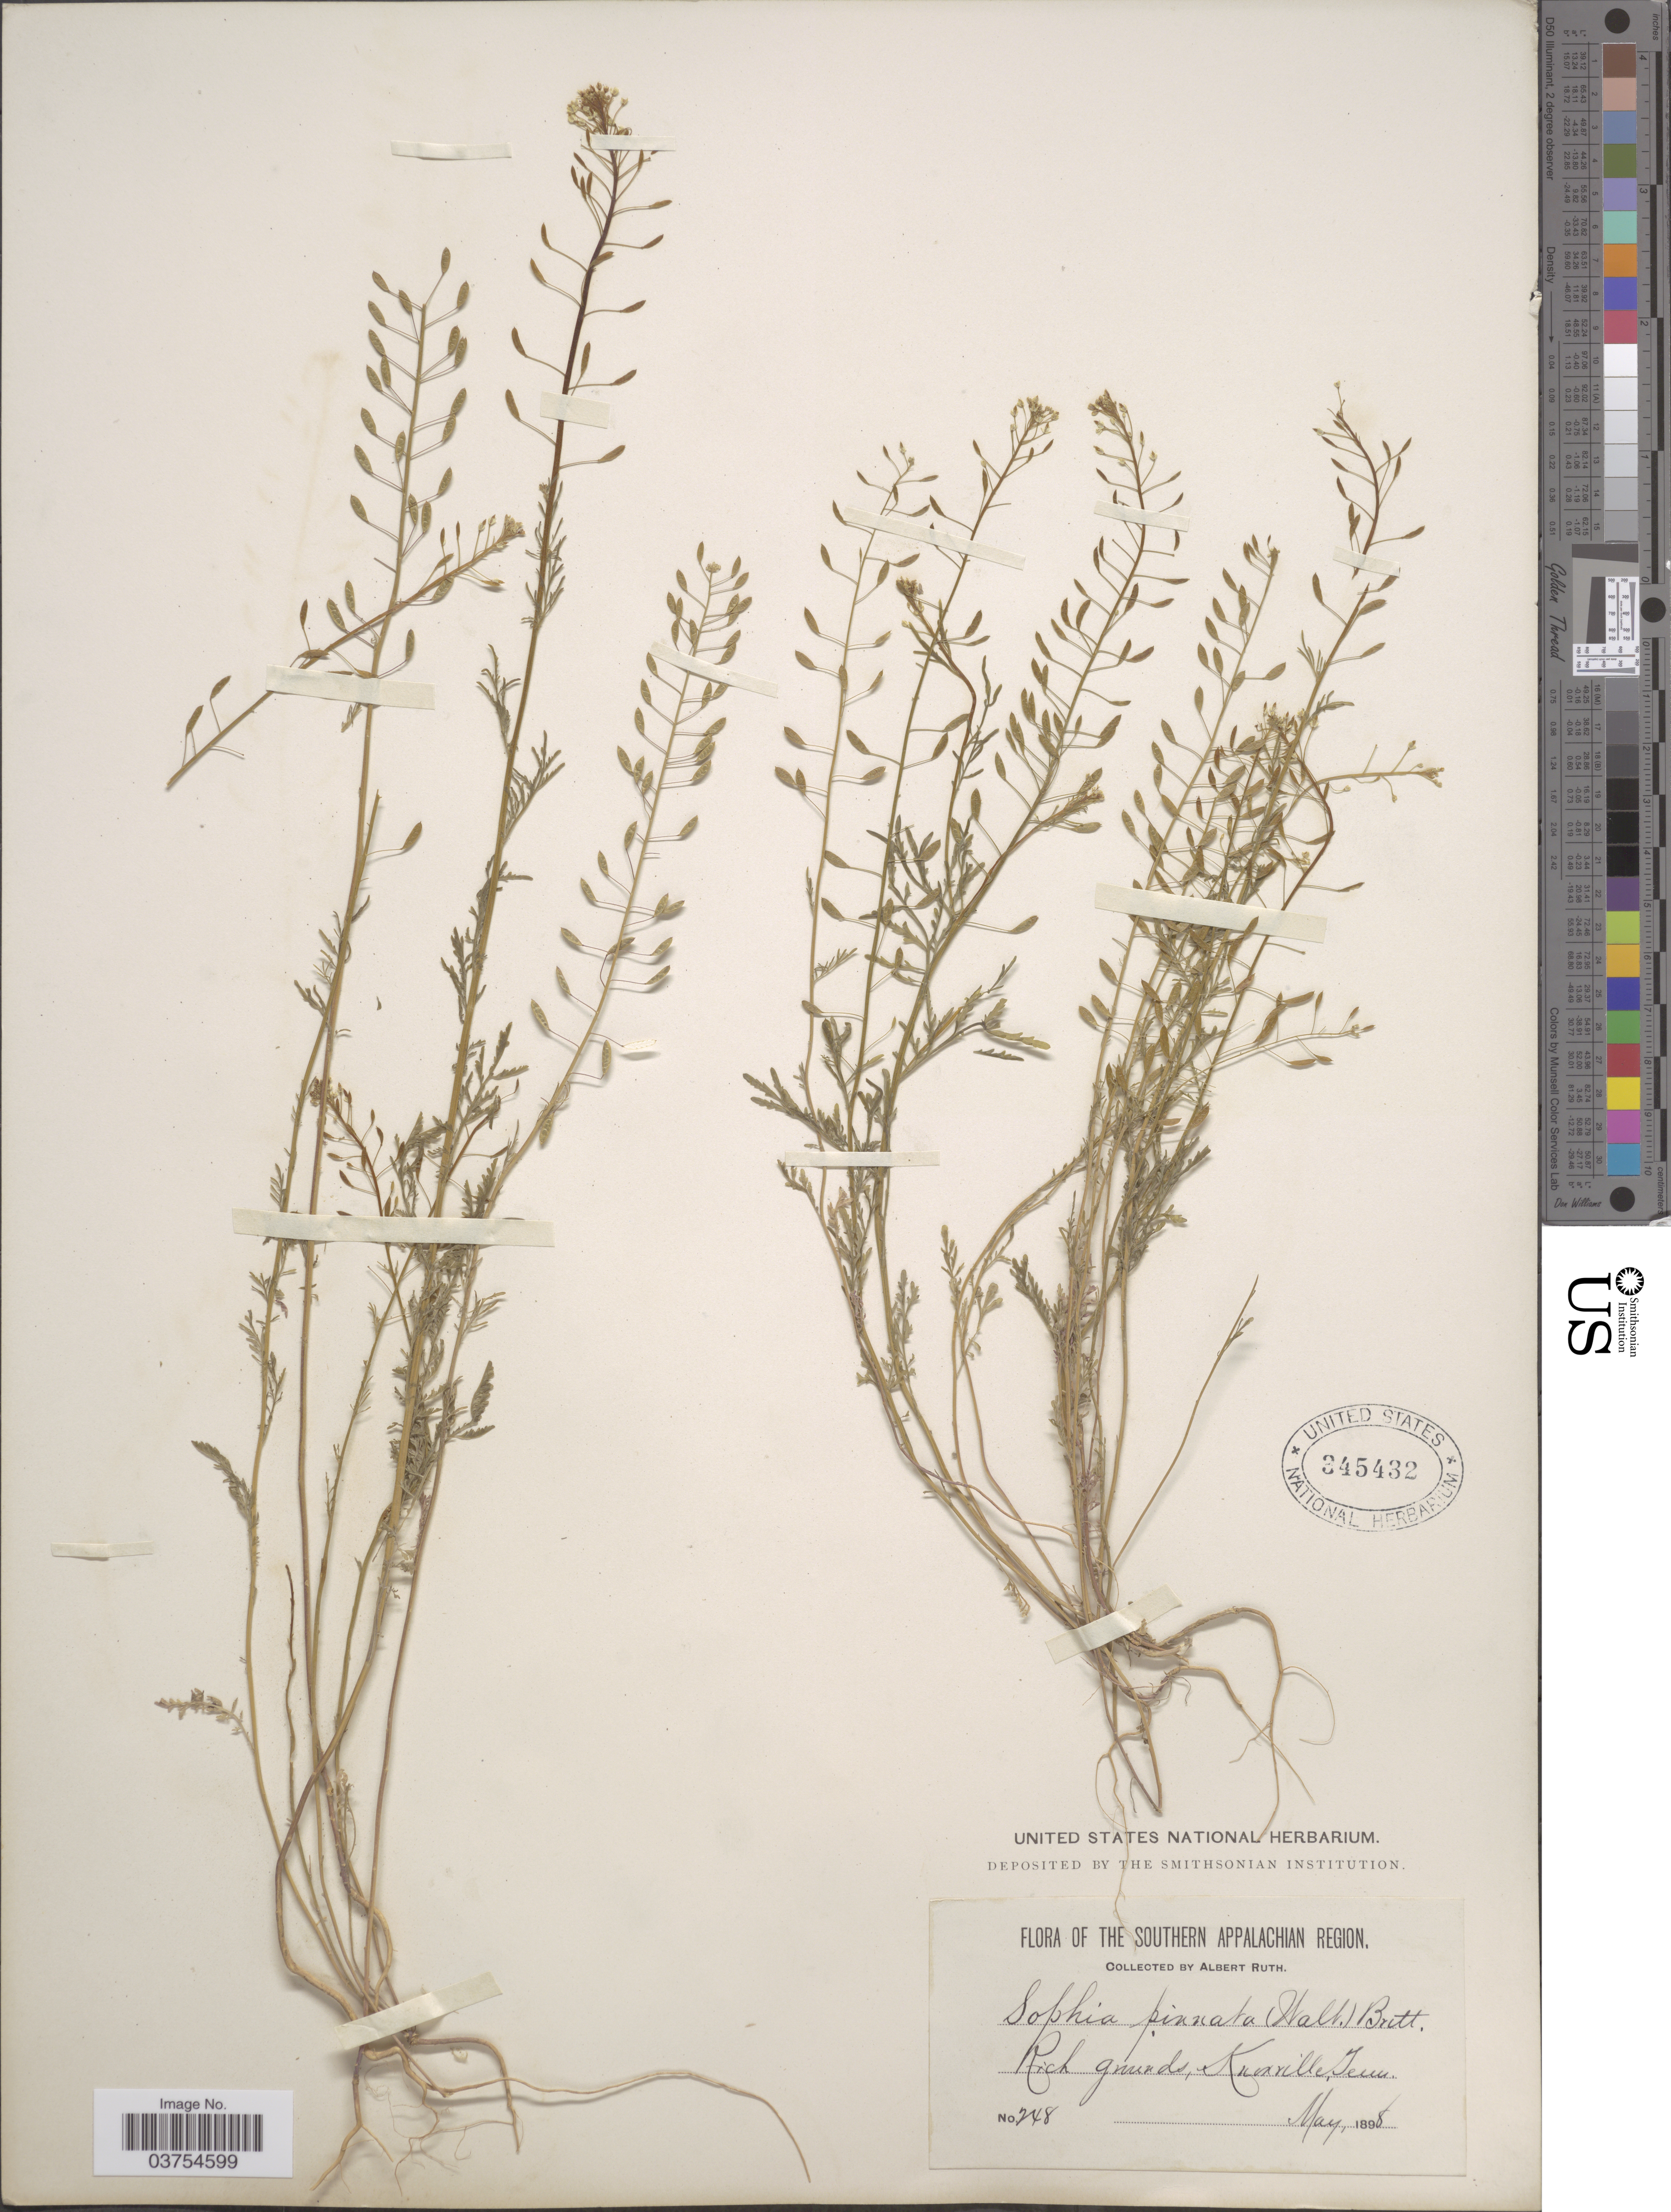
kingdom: Plantae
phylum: Tracheophyta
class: Magnoliopsida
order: Brassicales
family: Brassicaceae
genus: Descurainia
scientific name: Descurainia pinnata var. brachycarpa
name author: (Richardson) Fernald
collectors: A. Ruth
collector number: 748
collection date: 1898-05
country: United States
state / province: Tennessee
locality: The Southern Appalachian Region. Rich ground, Knoxville.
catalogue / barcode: US 345432